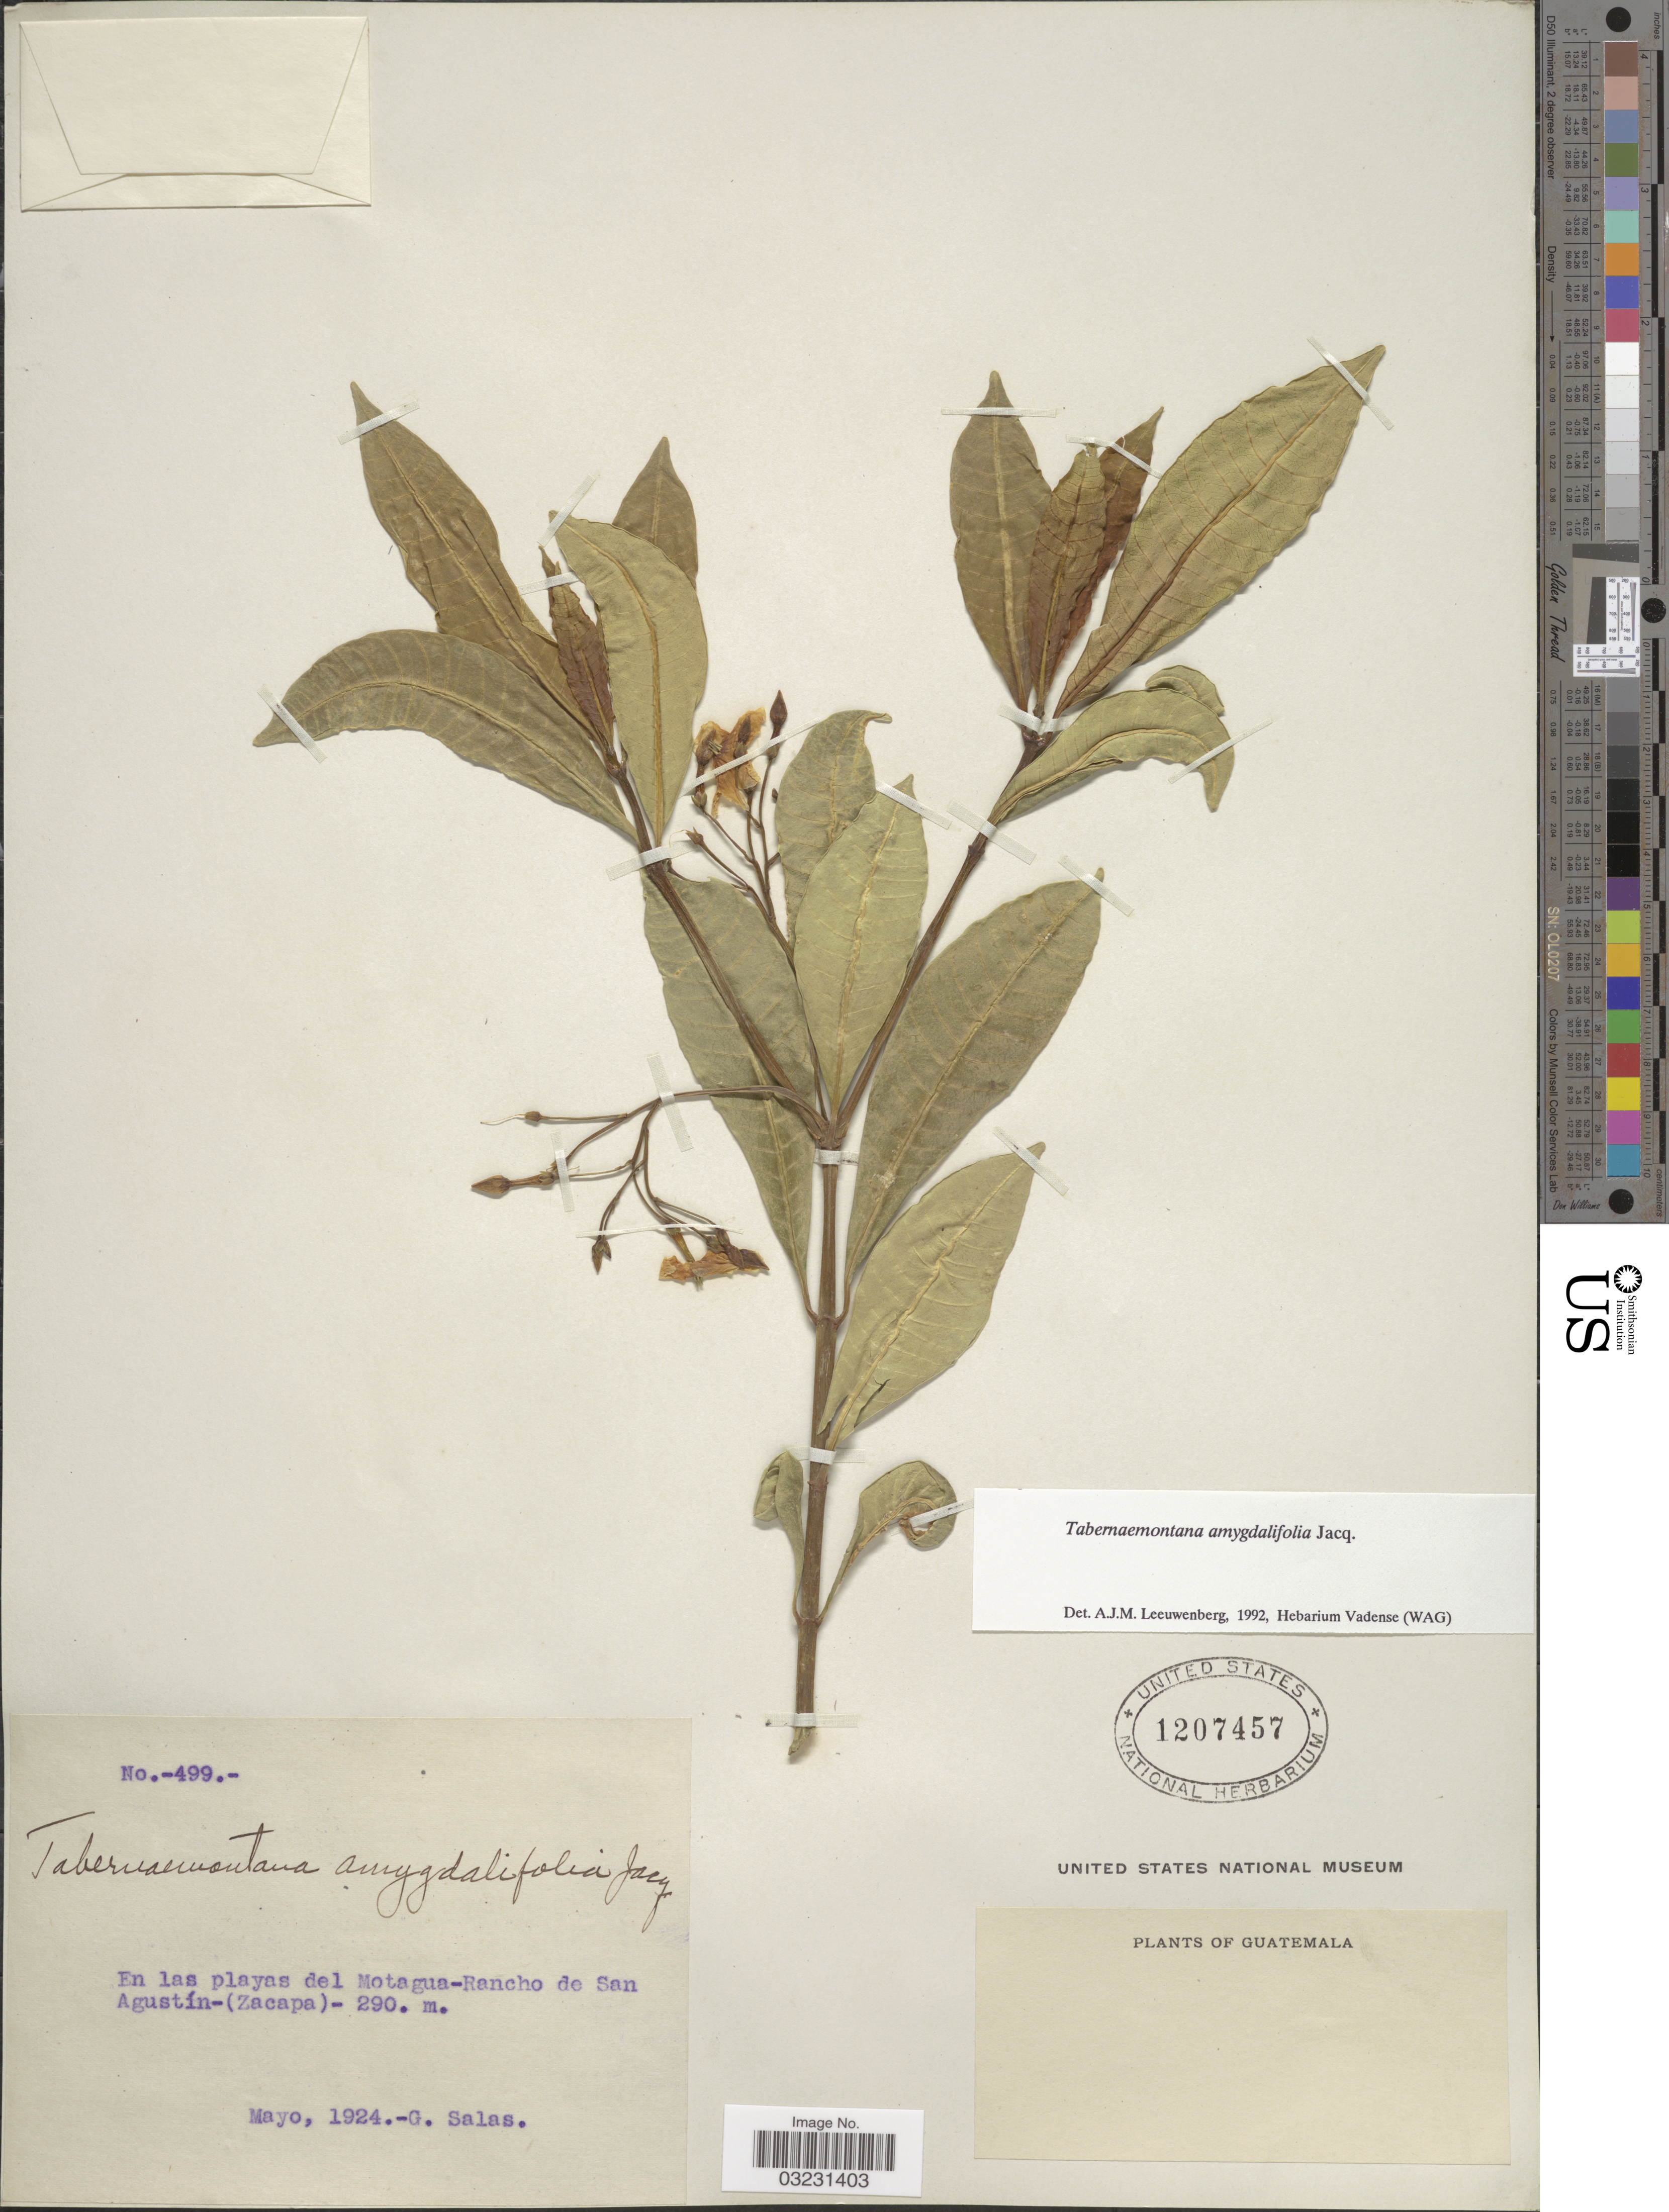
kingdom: Plantae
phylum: Tracheophyta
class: Magnoliopsida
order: Gentianales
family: Apocynaceae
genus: Tabernaemontana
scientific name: Tabernaemontana amygdalifolia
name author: Jacq.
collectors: G. Salas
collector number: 499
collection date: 1924-05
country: Guatemala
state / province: Zacapa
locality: En las playas del Motagua-Rancho de San Agustín-(Zacapa).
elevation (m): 290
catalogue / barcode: US 1207457